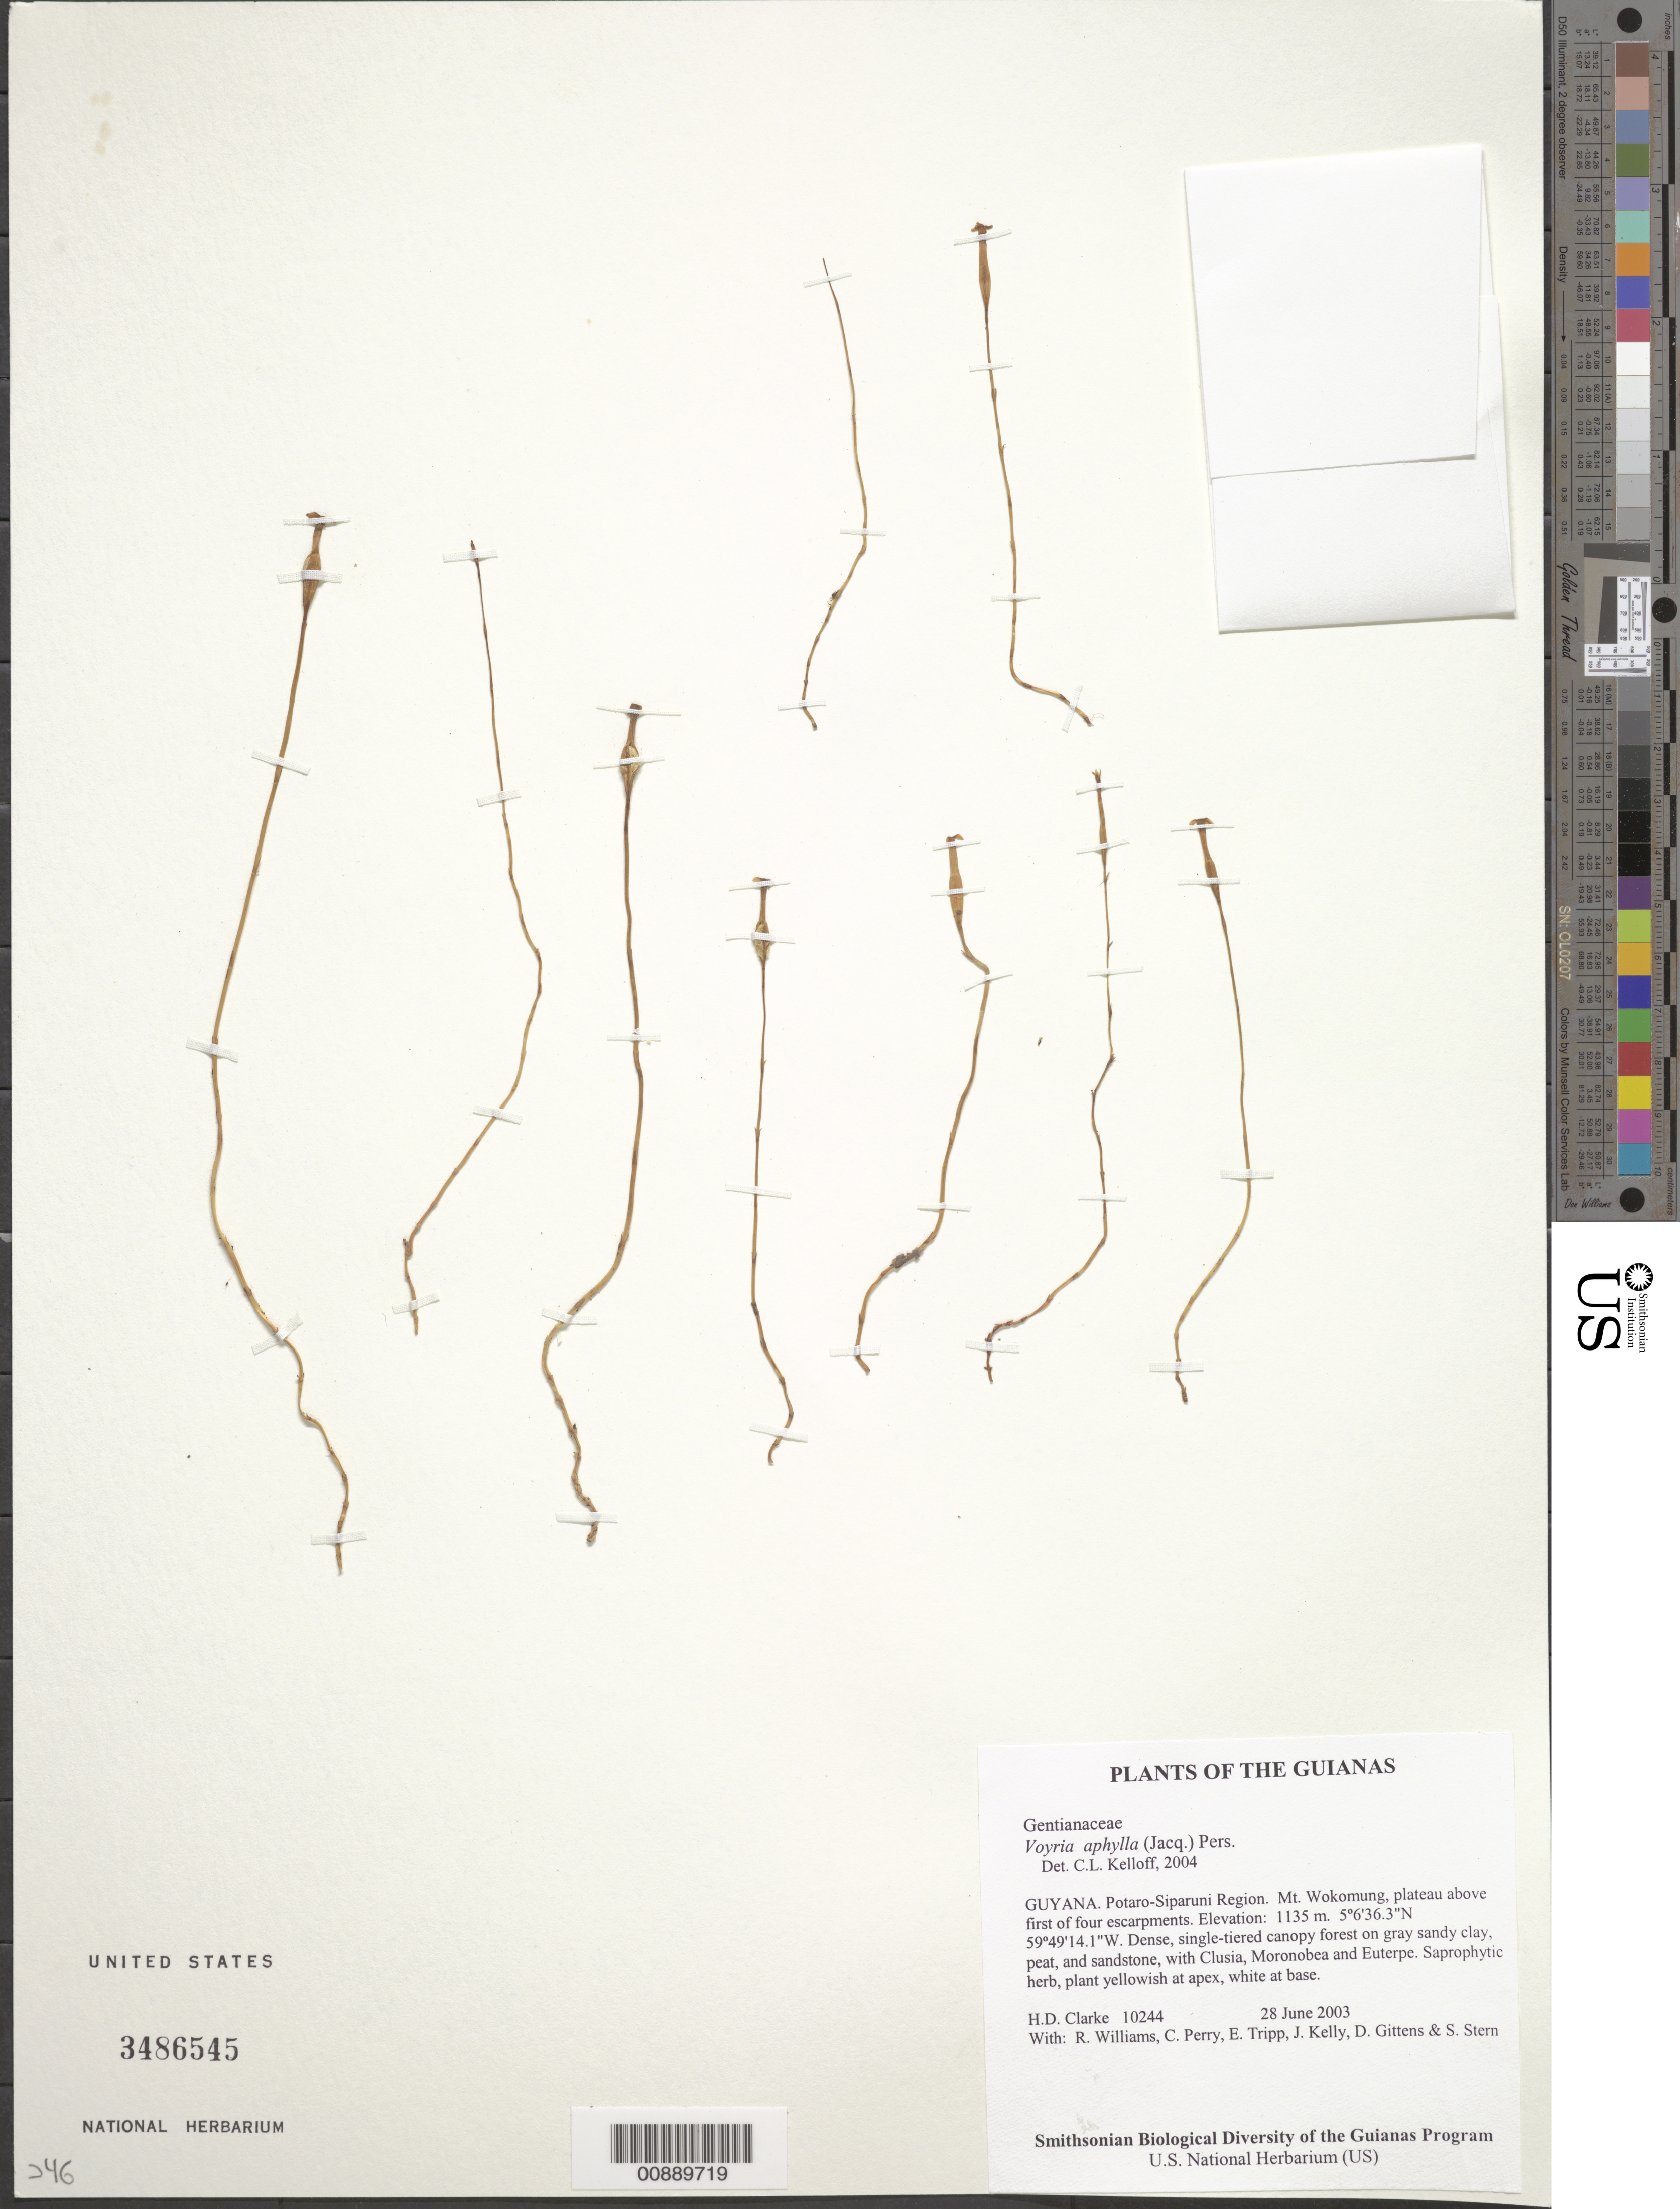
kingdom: Plantae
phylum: Tracheophyta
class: Magnoliopsida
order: Gentianales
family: Gentianaceae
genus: Voyria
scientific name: Voyria aphylla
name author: (Jacq.) Pers.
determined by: Kelloff, Carol L., (US), Smithsonian Institution - National Museum of Natural History (UNITED STATES)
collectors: H. D. Clarke, R. Williams, C. Perry, E. Tripp, J. Kelly, D. Gittens & S. R. Stern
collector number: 10244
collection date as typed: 28 June 2003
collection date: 2003-06-28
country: Guyana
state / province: Potaro-Siparuni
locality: Mt. Wokomung, plateau above first of four escarpments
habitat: Dense, single-tiered canopy forest on gray sandy clay, peat, and sandstone, with Clusia, Moronobea and Euterpe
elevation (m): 1135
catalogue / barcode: US 3486545